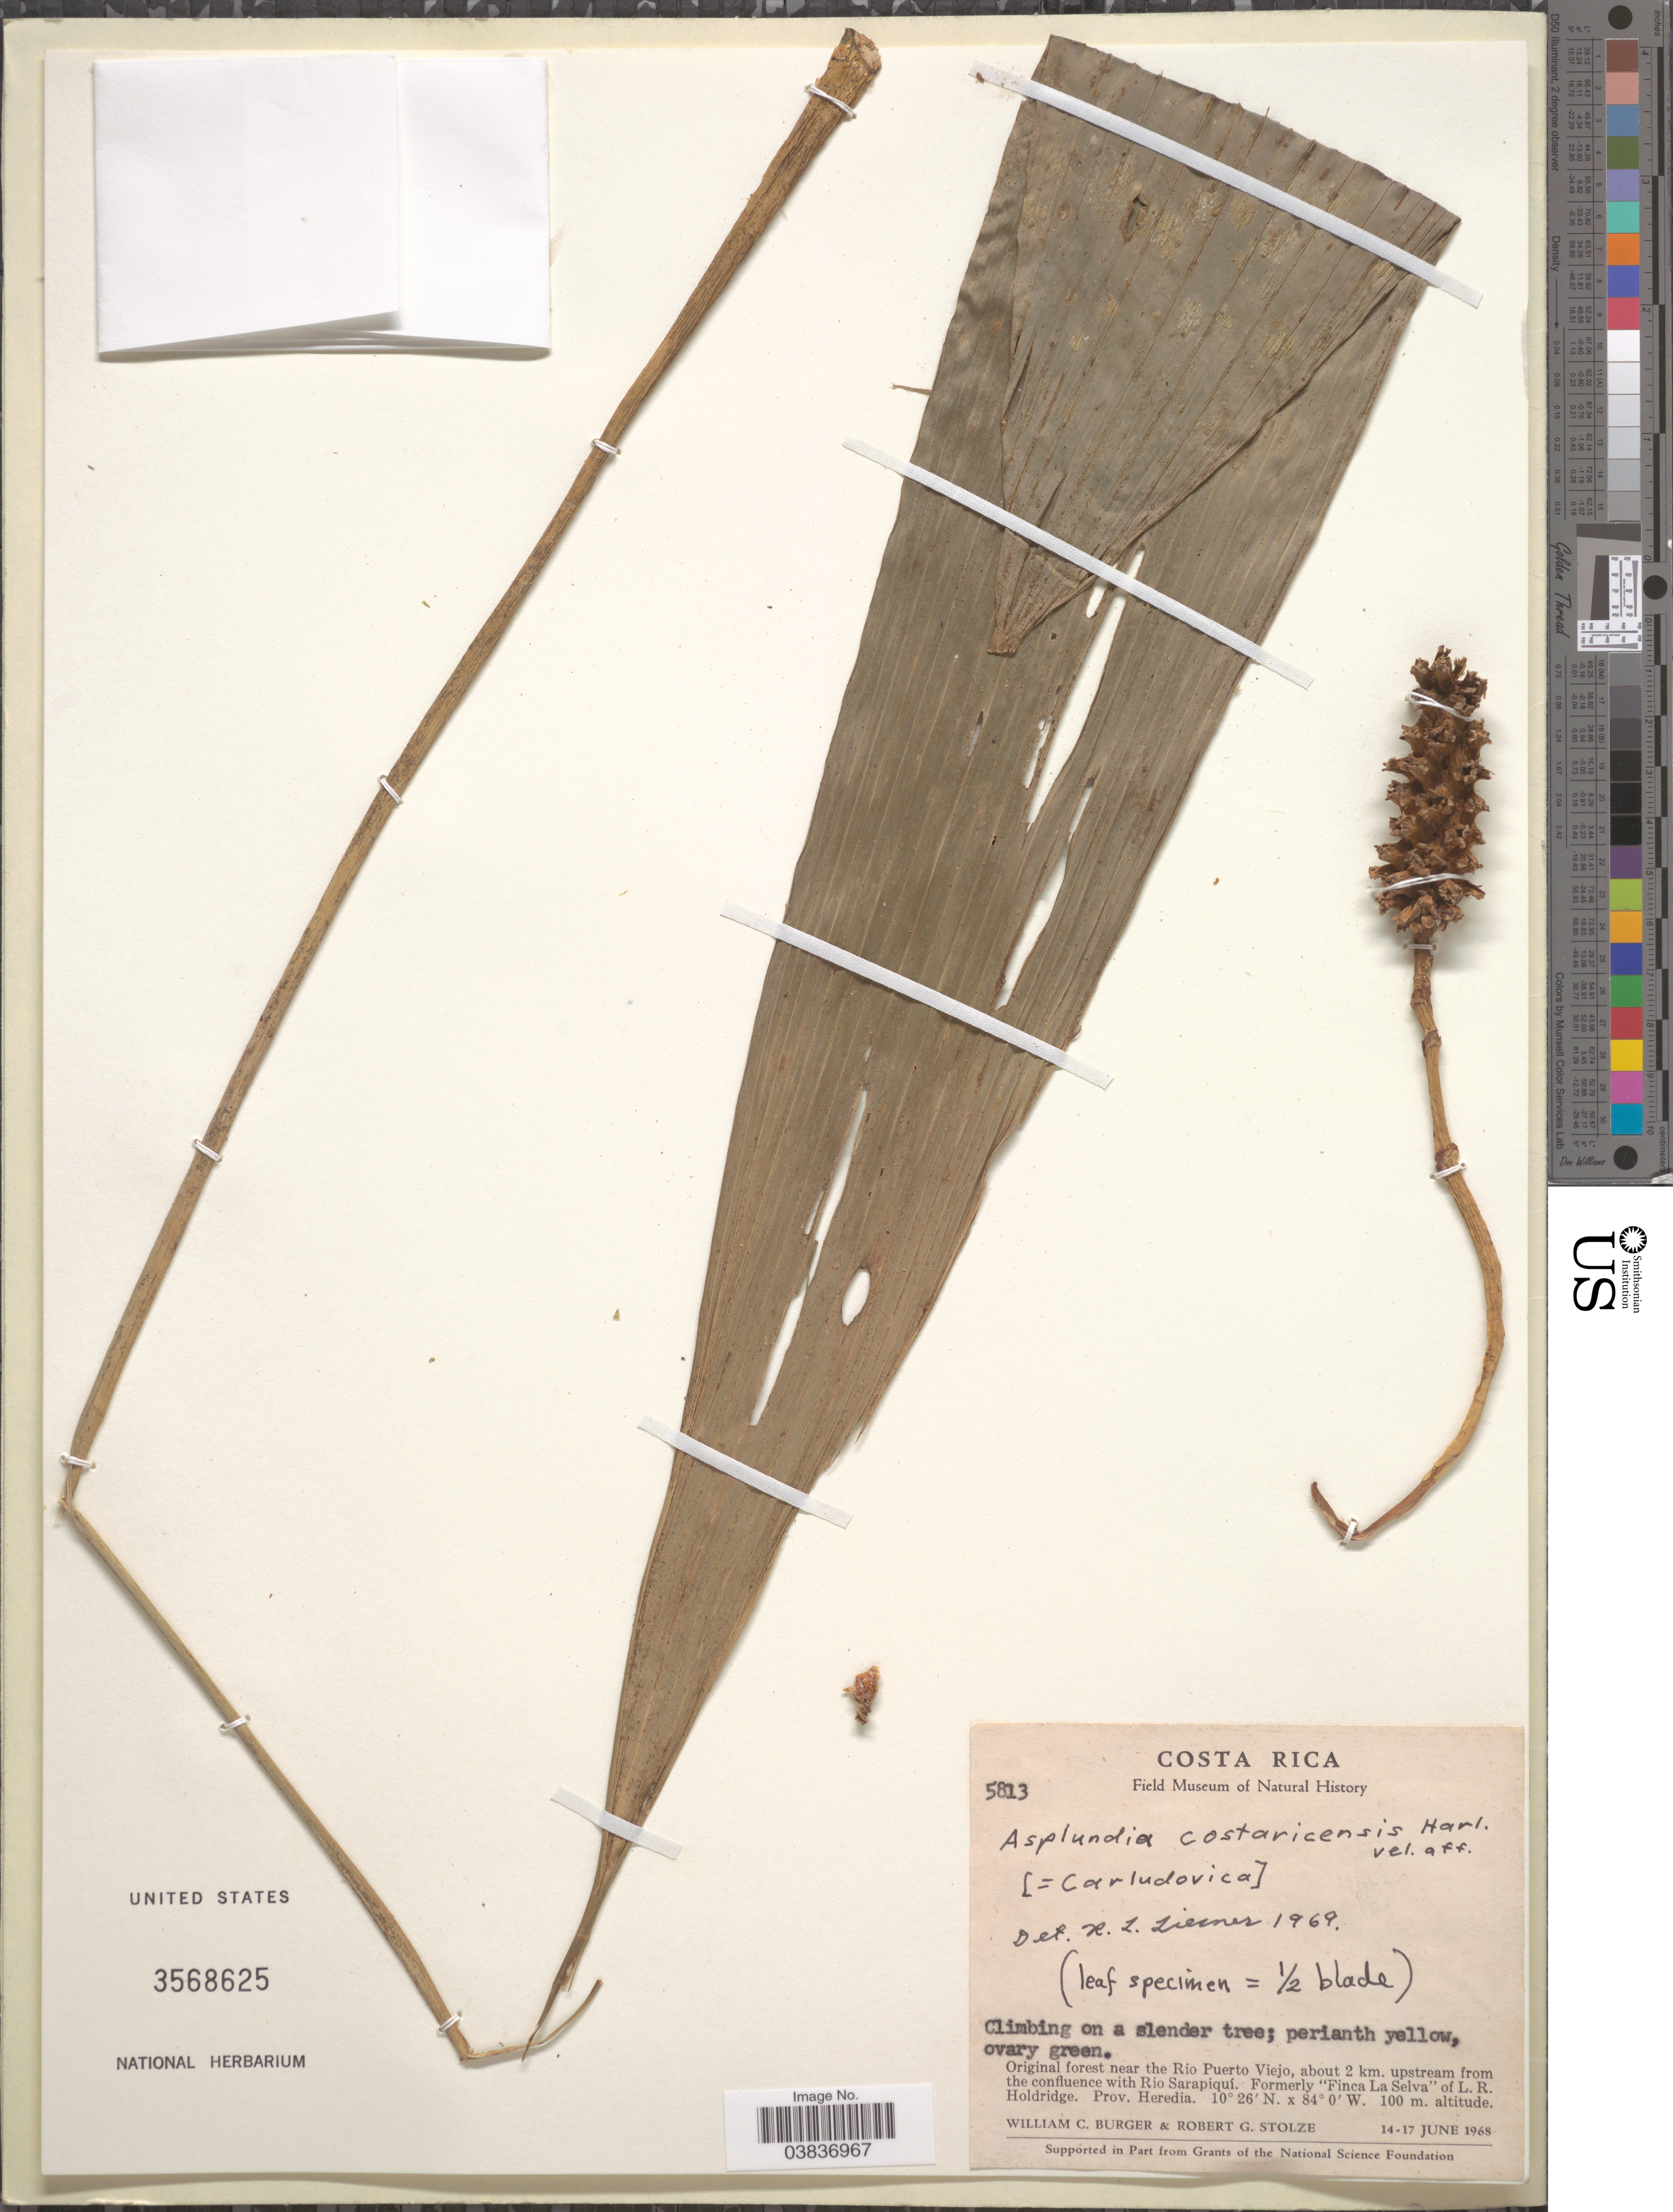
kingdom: Plantae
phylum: Tracheophyta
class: Liliopsida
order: Pandanales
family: Cyclanthaceae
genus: Asplundia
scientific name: Asplundia costaricensis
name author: Harling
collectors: W. Burger & R. G. Stolze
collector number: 5813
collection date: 1968-06-14/1968-06-17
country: Costa Rica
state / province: Heredia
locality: Priginal forest near the Rio Puerto Viejo, about 2 km. upstream from the confluence with Rio Sarapiquí. Formerly "Finca La Selva" of L.R. Holdrifhe.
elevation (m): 100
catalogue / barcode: US 3568625